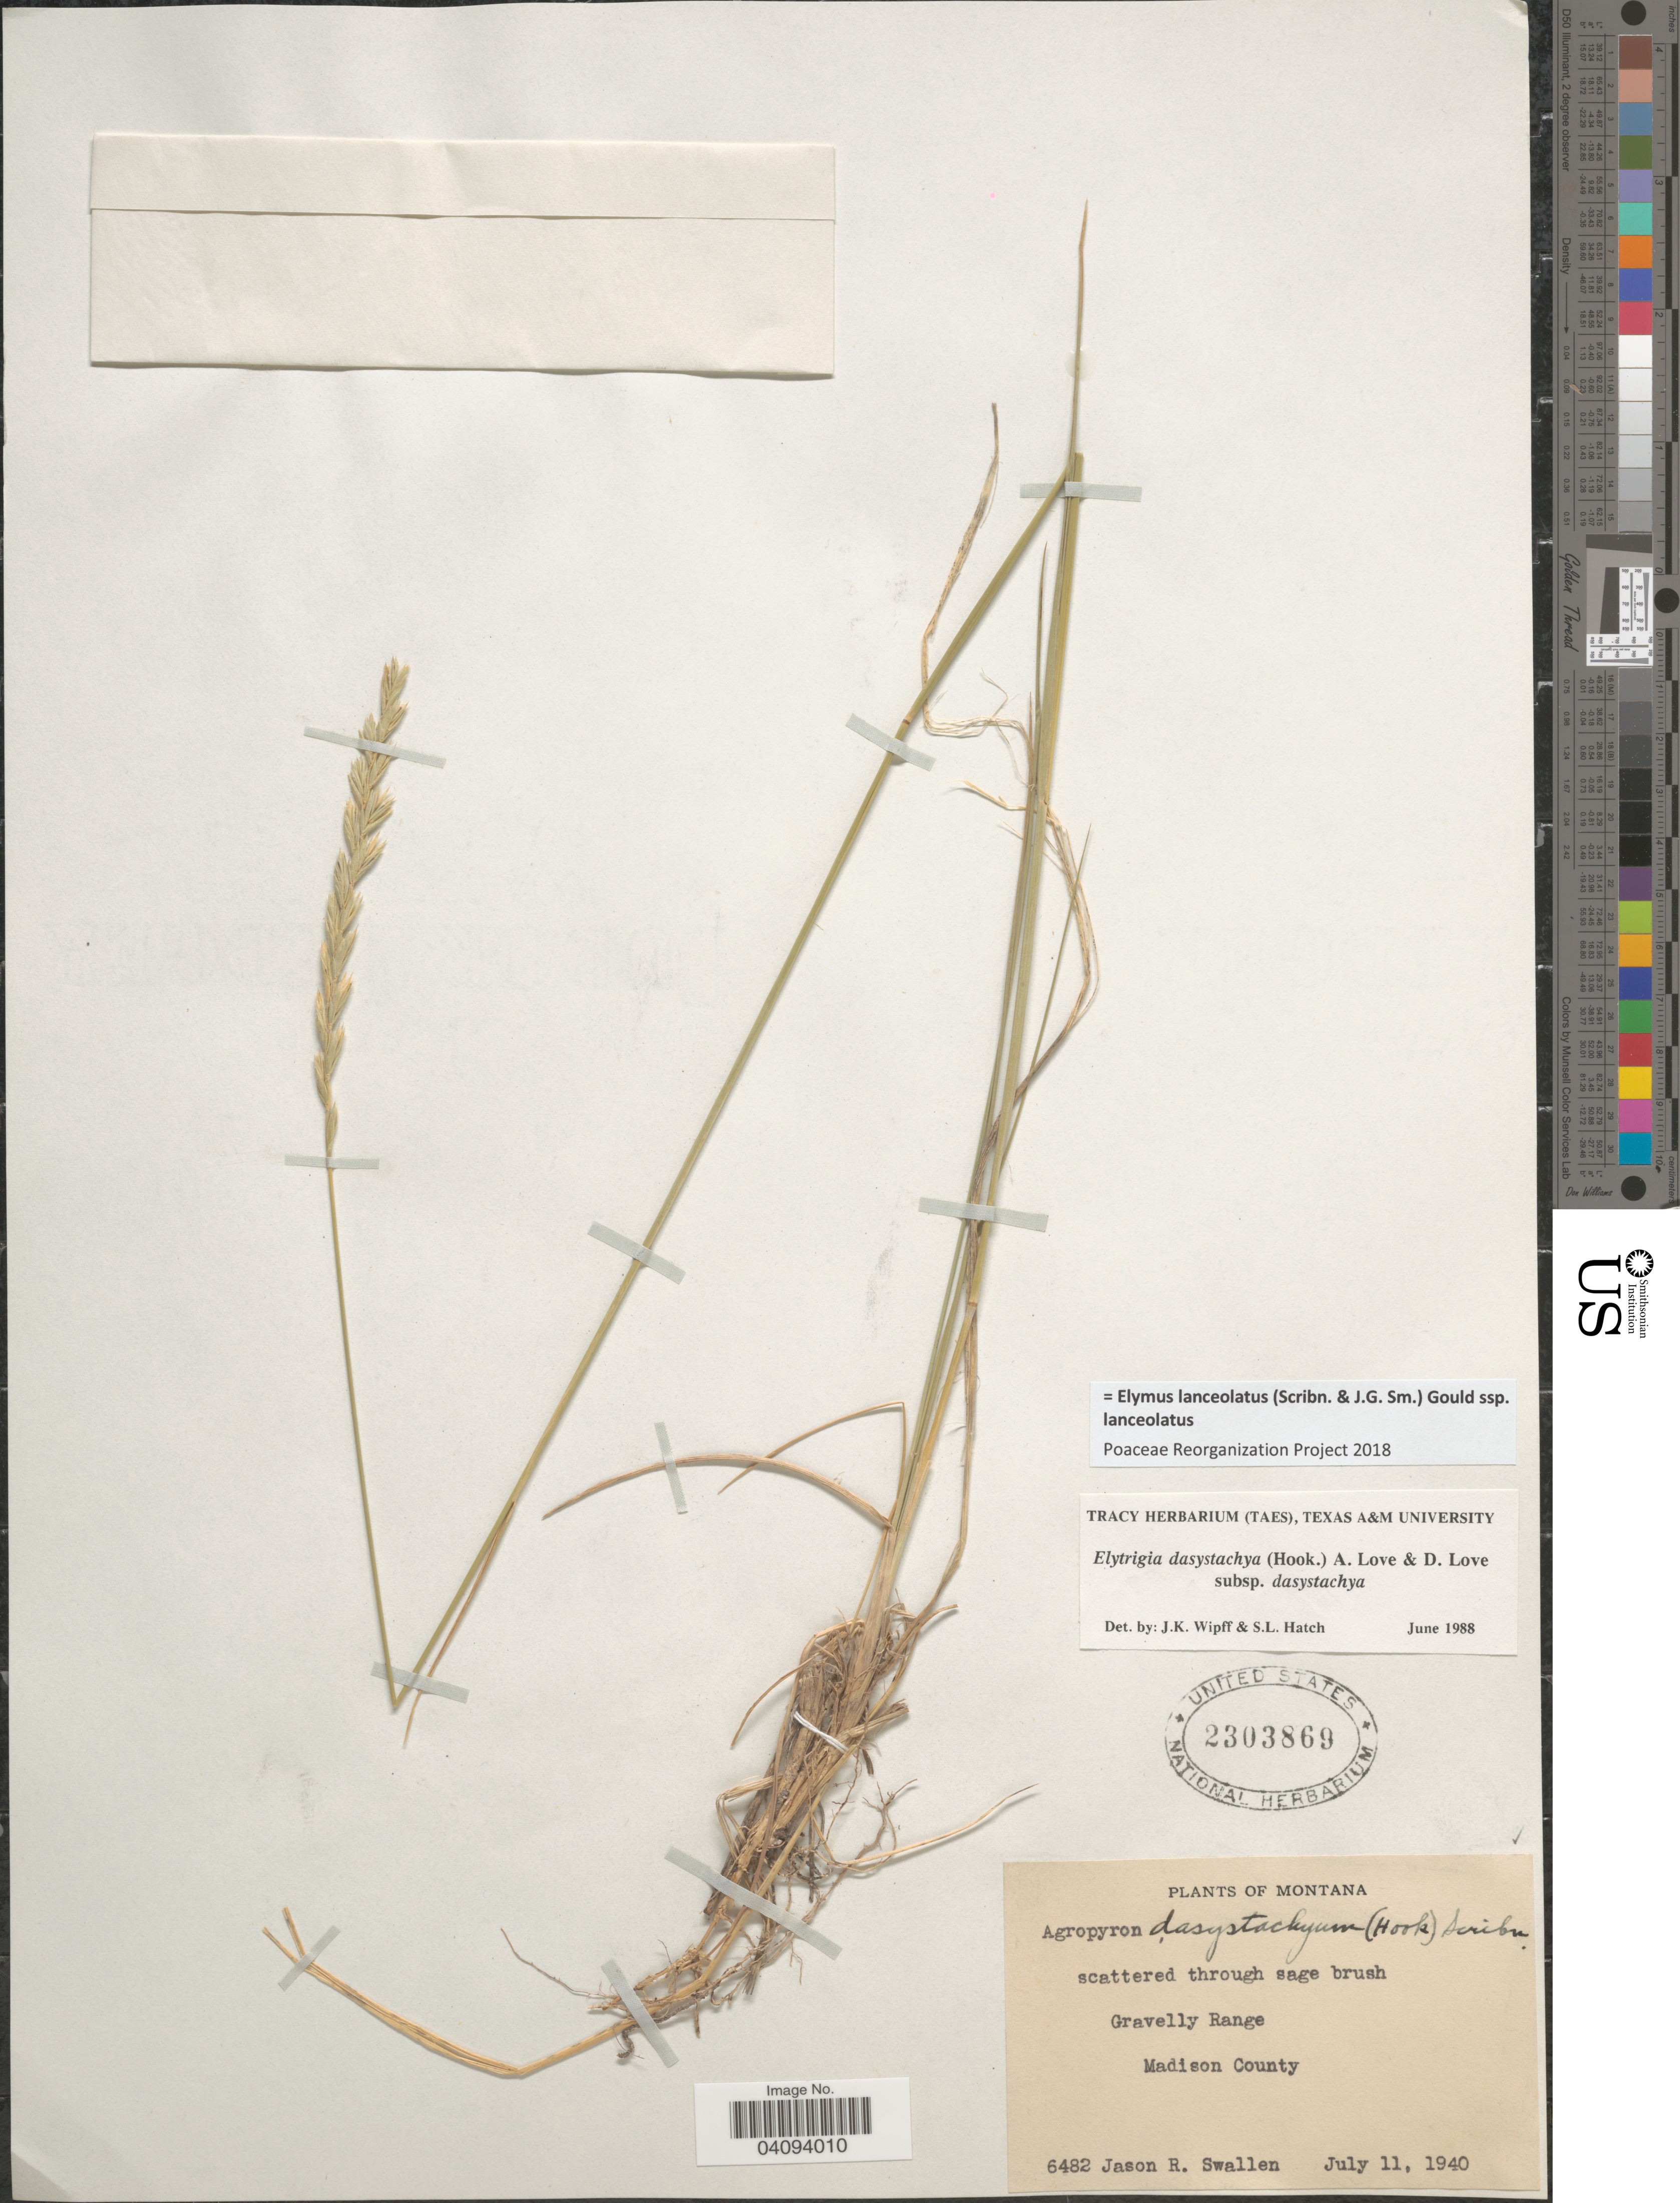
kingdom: Plantae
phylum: Tracheophyta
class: Liliopsida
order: Poales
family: Poaceae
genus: Elymus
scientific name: Elymus lanceolatus subsp. lanceolatus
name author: (Scribn. & J.G. Sm.) Gould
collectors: J. R. Swallen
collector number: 6482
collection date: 1940-07-11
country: United States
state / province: Montana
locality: Gravelly Range. Madison County.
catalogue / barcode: US 2303869